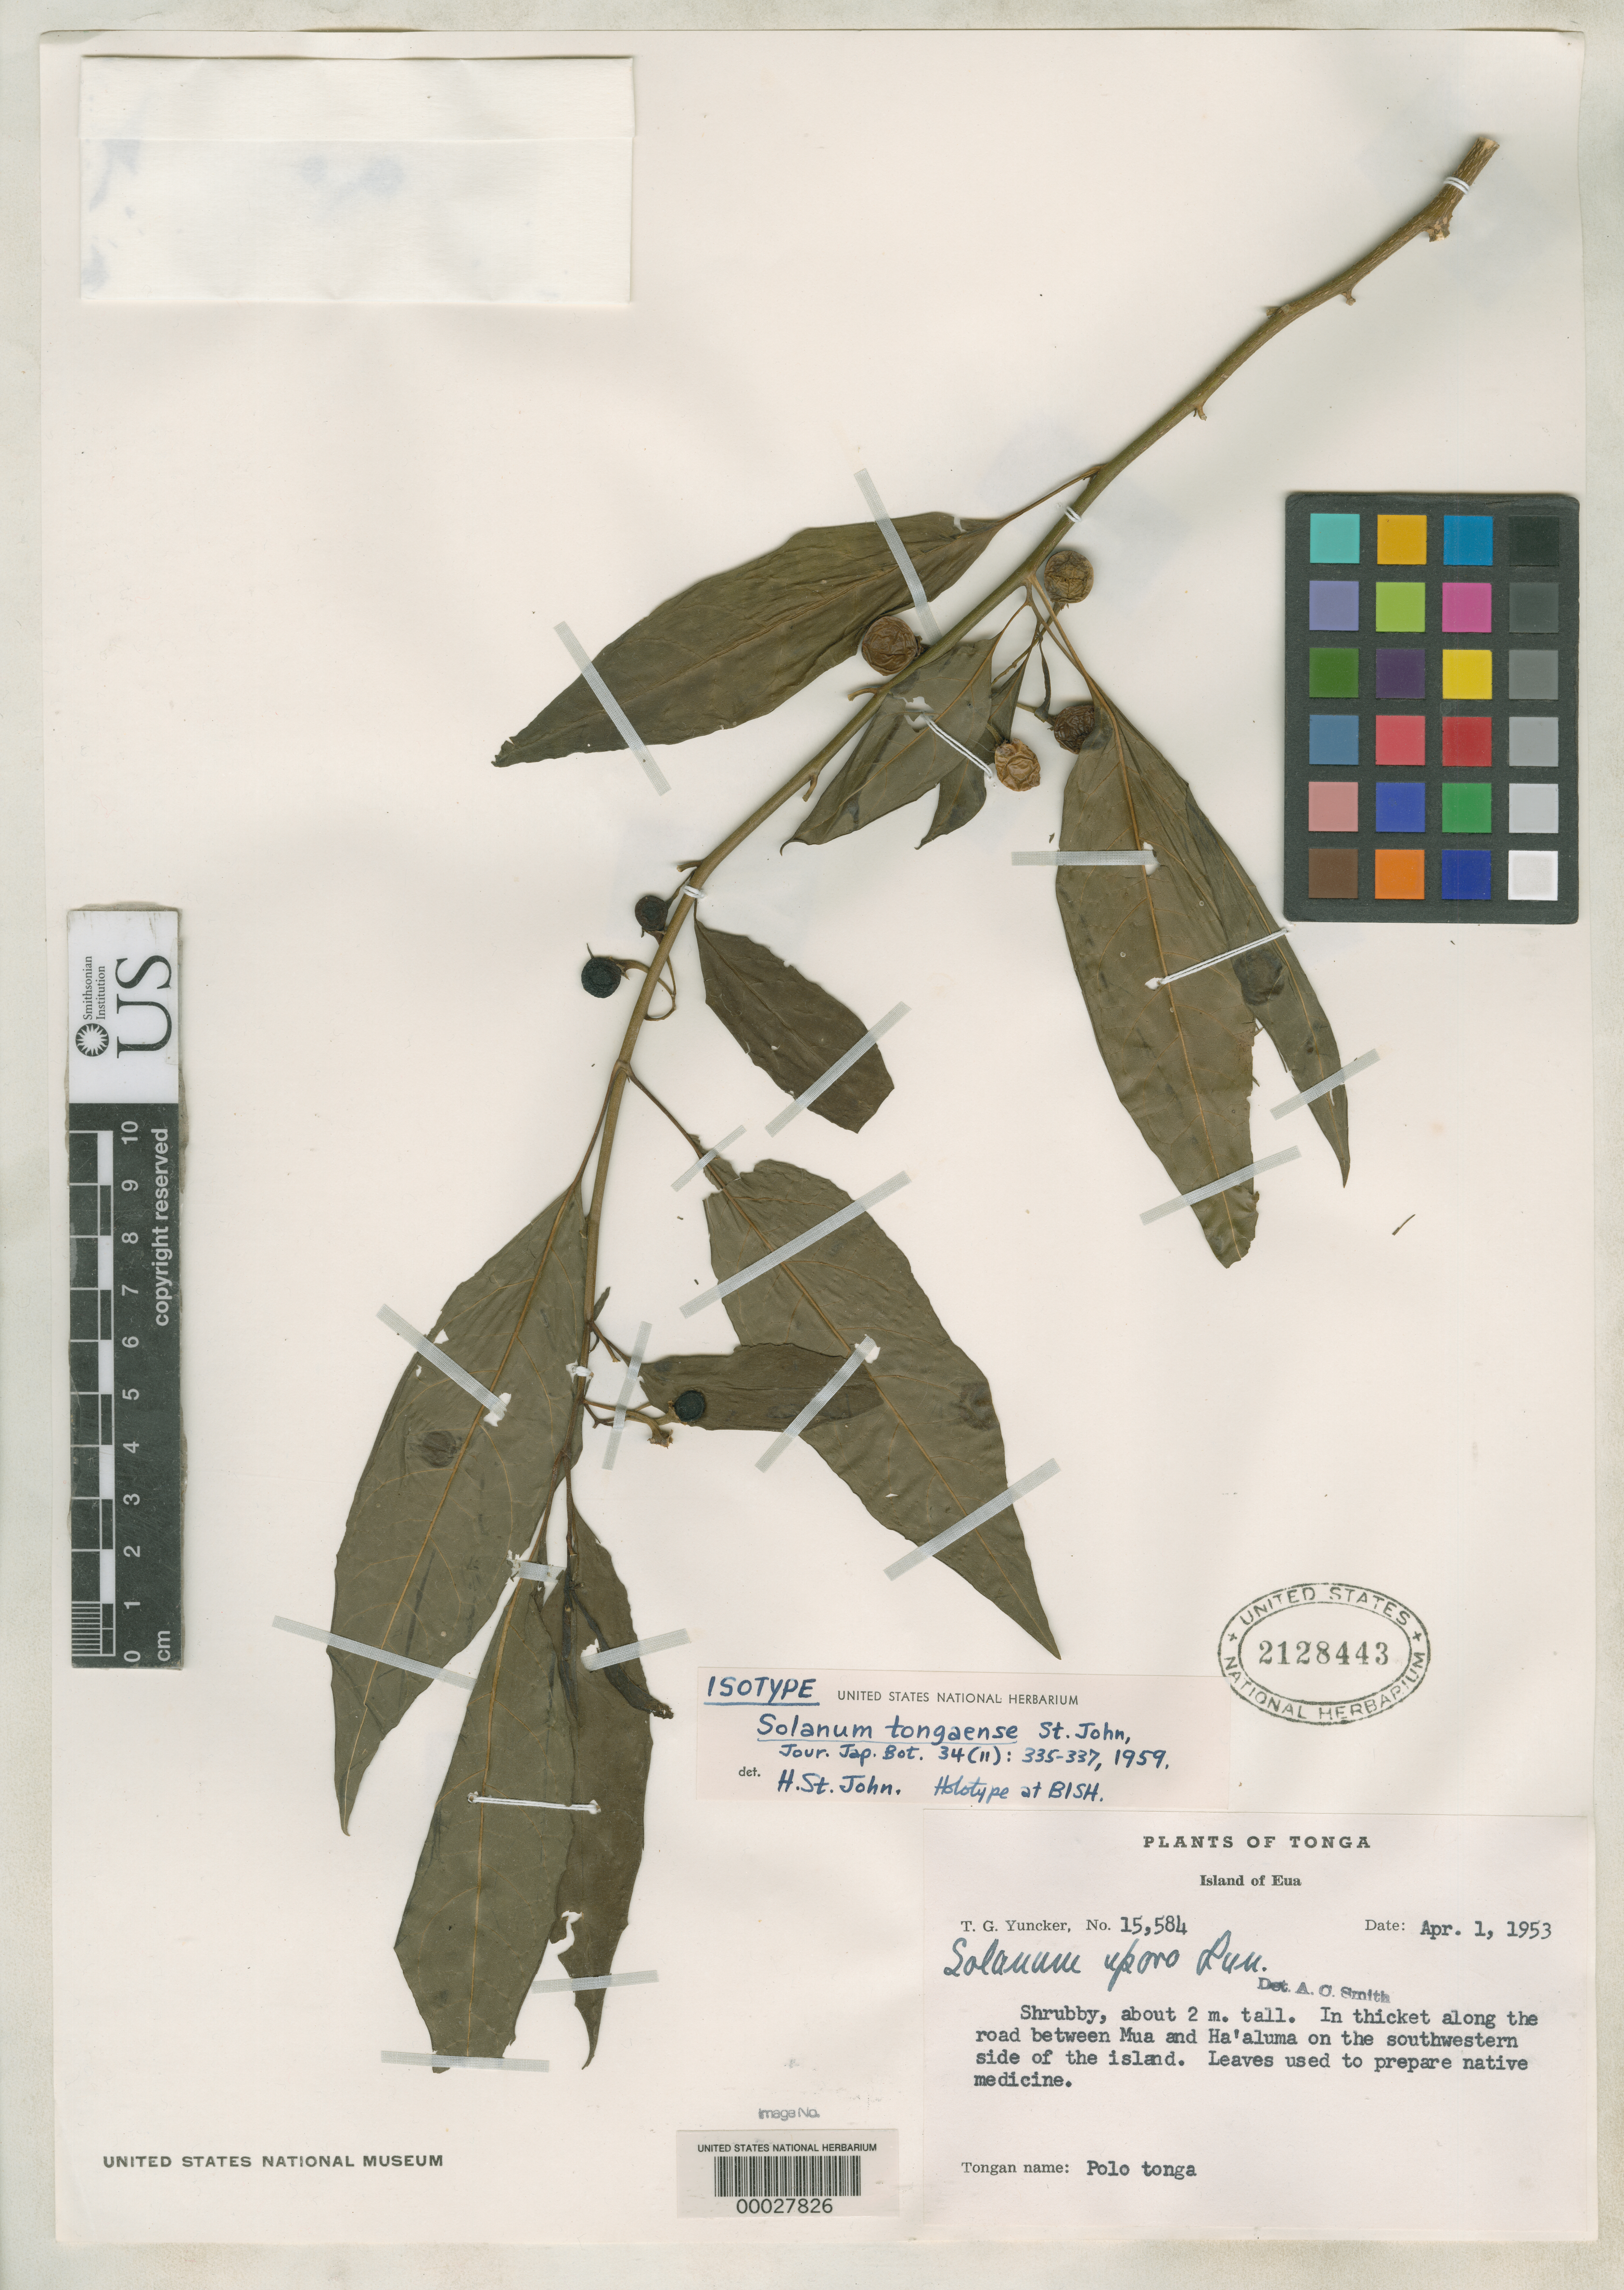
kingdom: Plantae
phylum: Tracheophyta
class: Magnoliopsida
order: Solanales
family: Solanaceae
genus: Solanum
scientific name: Solanum tongaense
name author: H. St. John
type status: Isotype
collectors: T. G. Yuncker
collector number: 15584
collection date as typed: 01 Apr 1953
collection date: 1953-04-01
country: Tonga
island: Eua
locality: Between Mua and Ha' Aluma.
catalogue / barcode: US 2128443